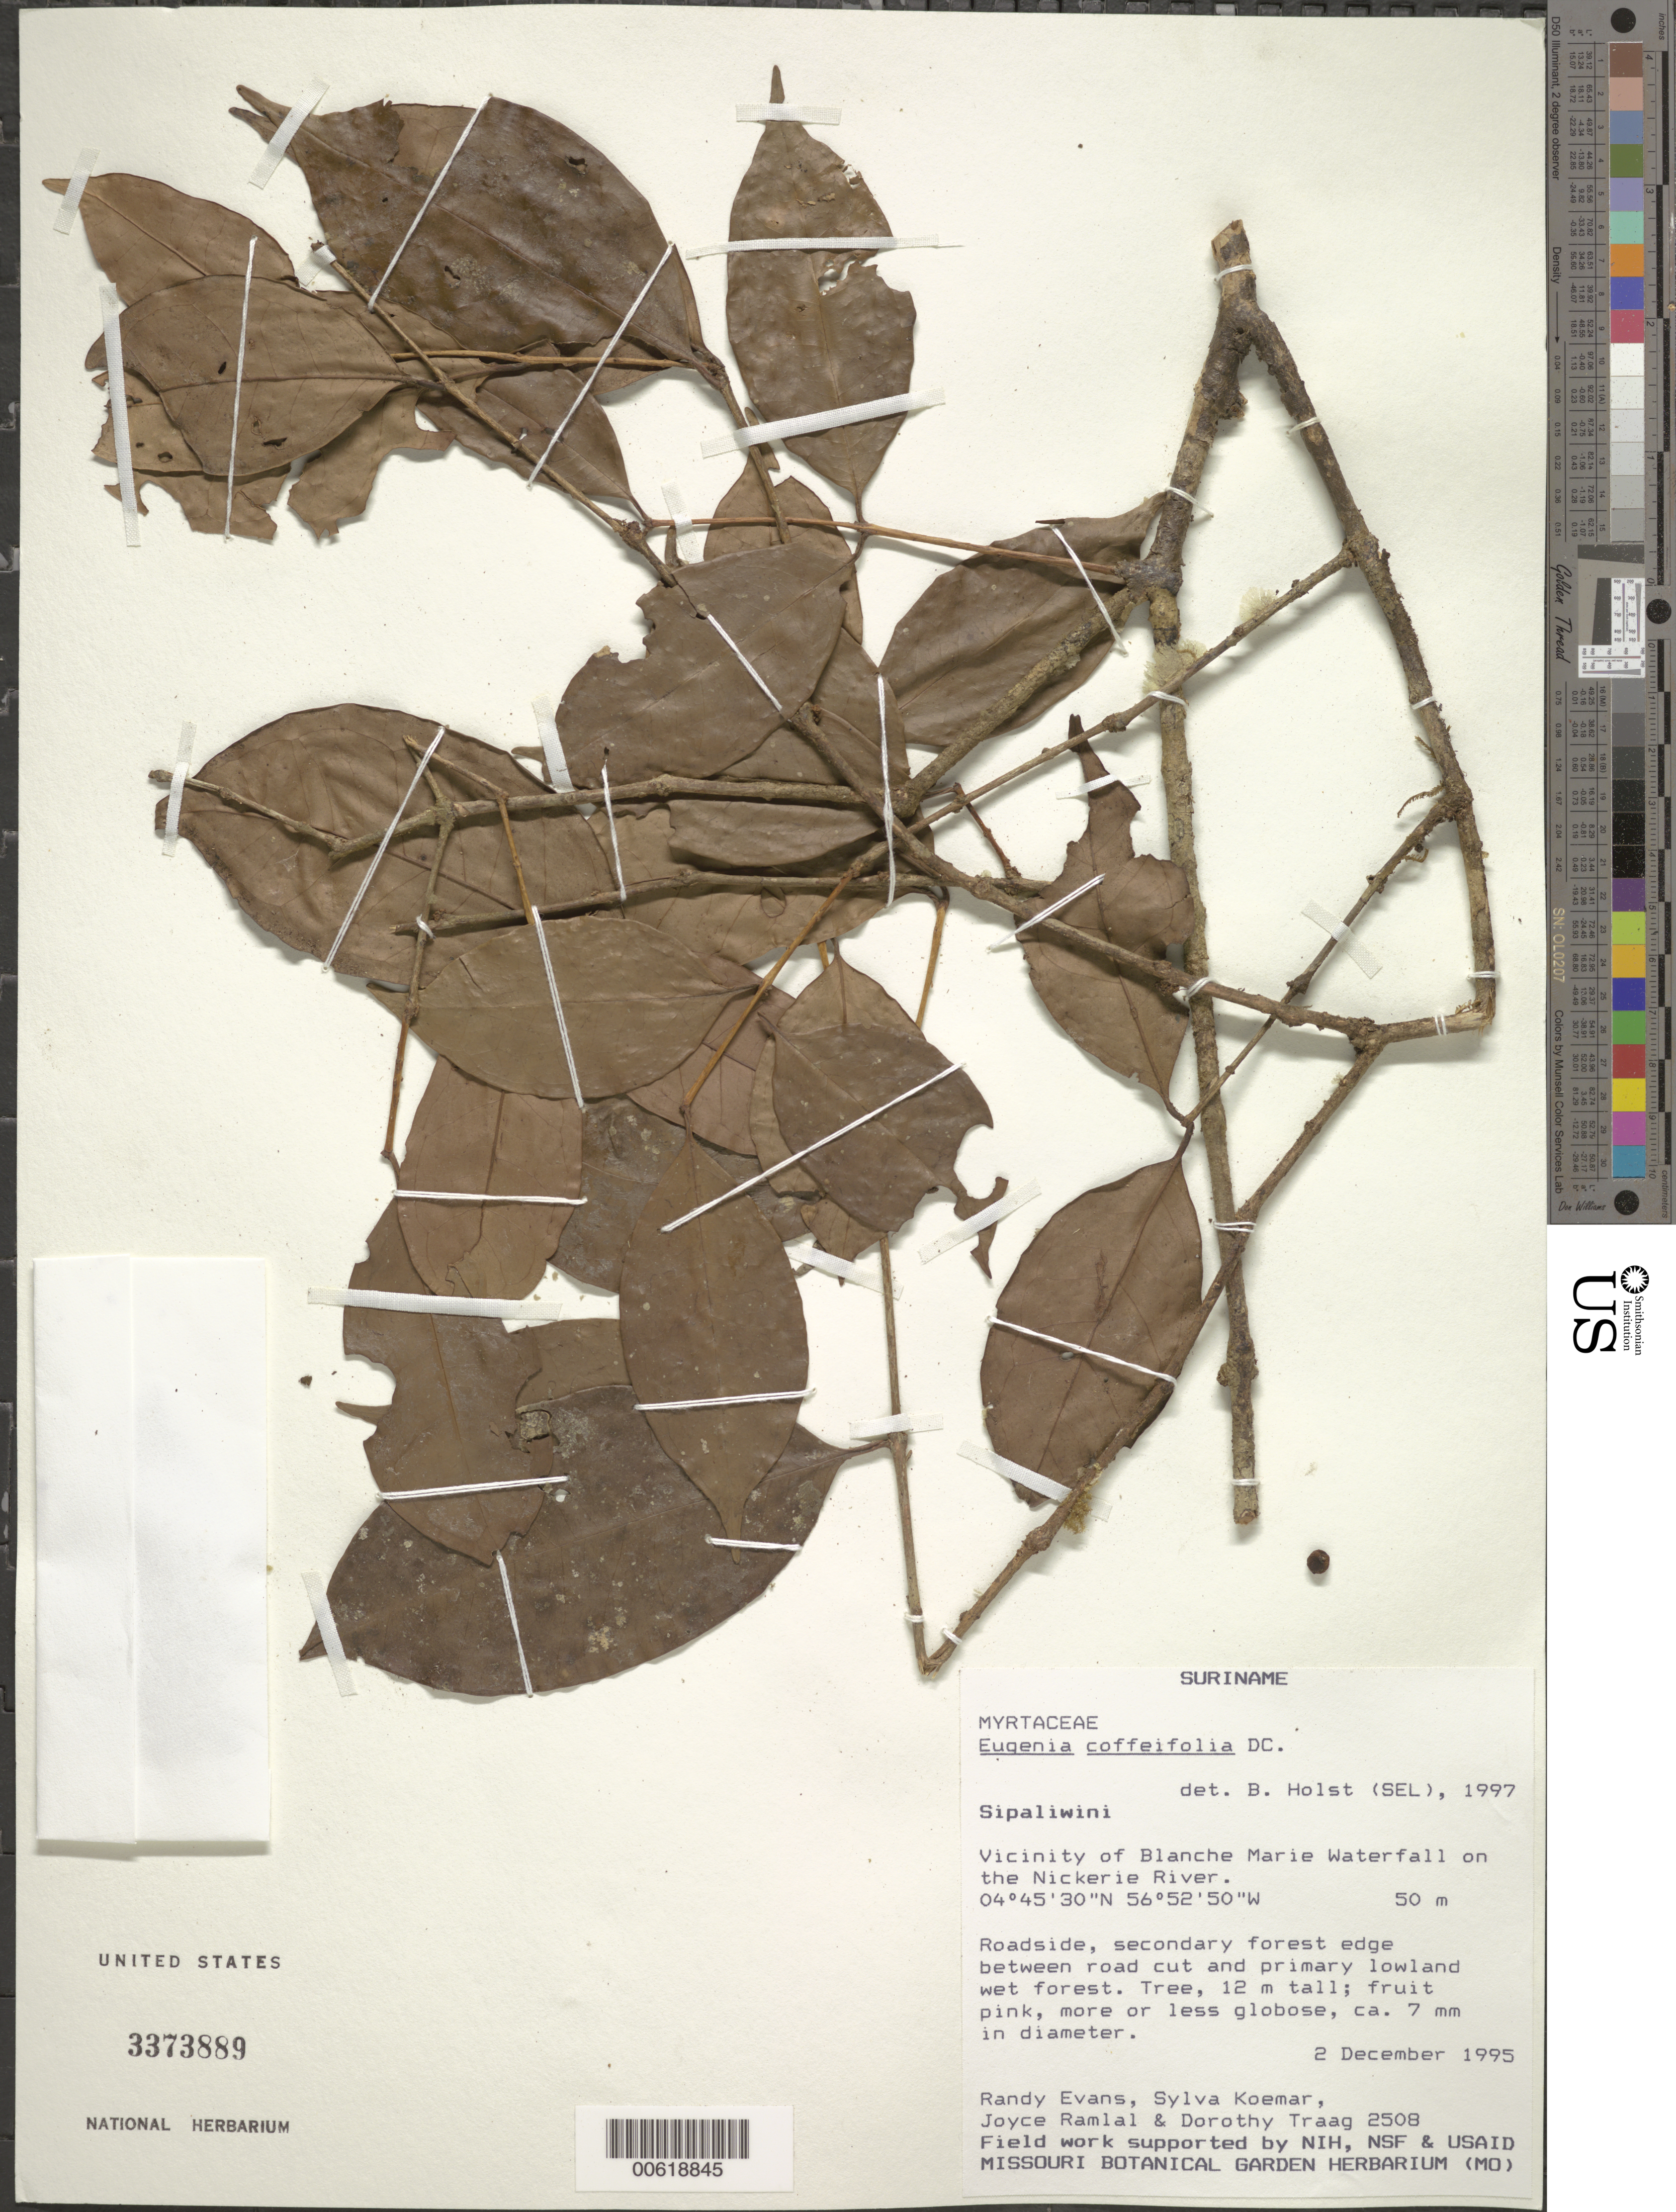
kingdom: Plantae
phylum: Tracheophyta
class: Magnoliopsida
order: Myrtales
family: Myrtaceae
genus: Eugenia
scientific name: Eugenia sinemariensis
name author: Aubl.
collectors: R. Evans, S. Koemar, J. Ramlal & D. Traag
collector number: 2508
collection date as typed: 2-Dec-95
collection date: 1995-12-02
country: Suriname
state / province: Sipaliwini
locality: Blanche Marie Waterfall, vic., on Nickerie R.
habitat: Roadside, secondary forest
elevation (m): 50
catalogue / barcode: US 3373889